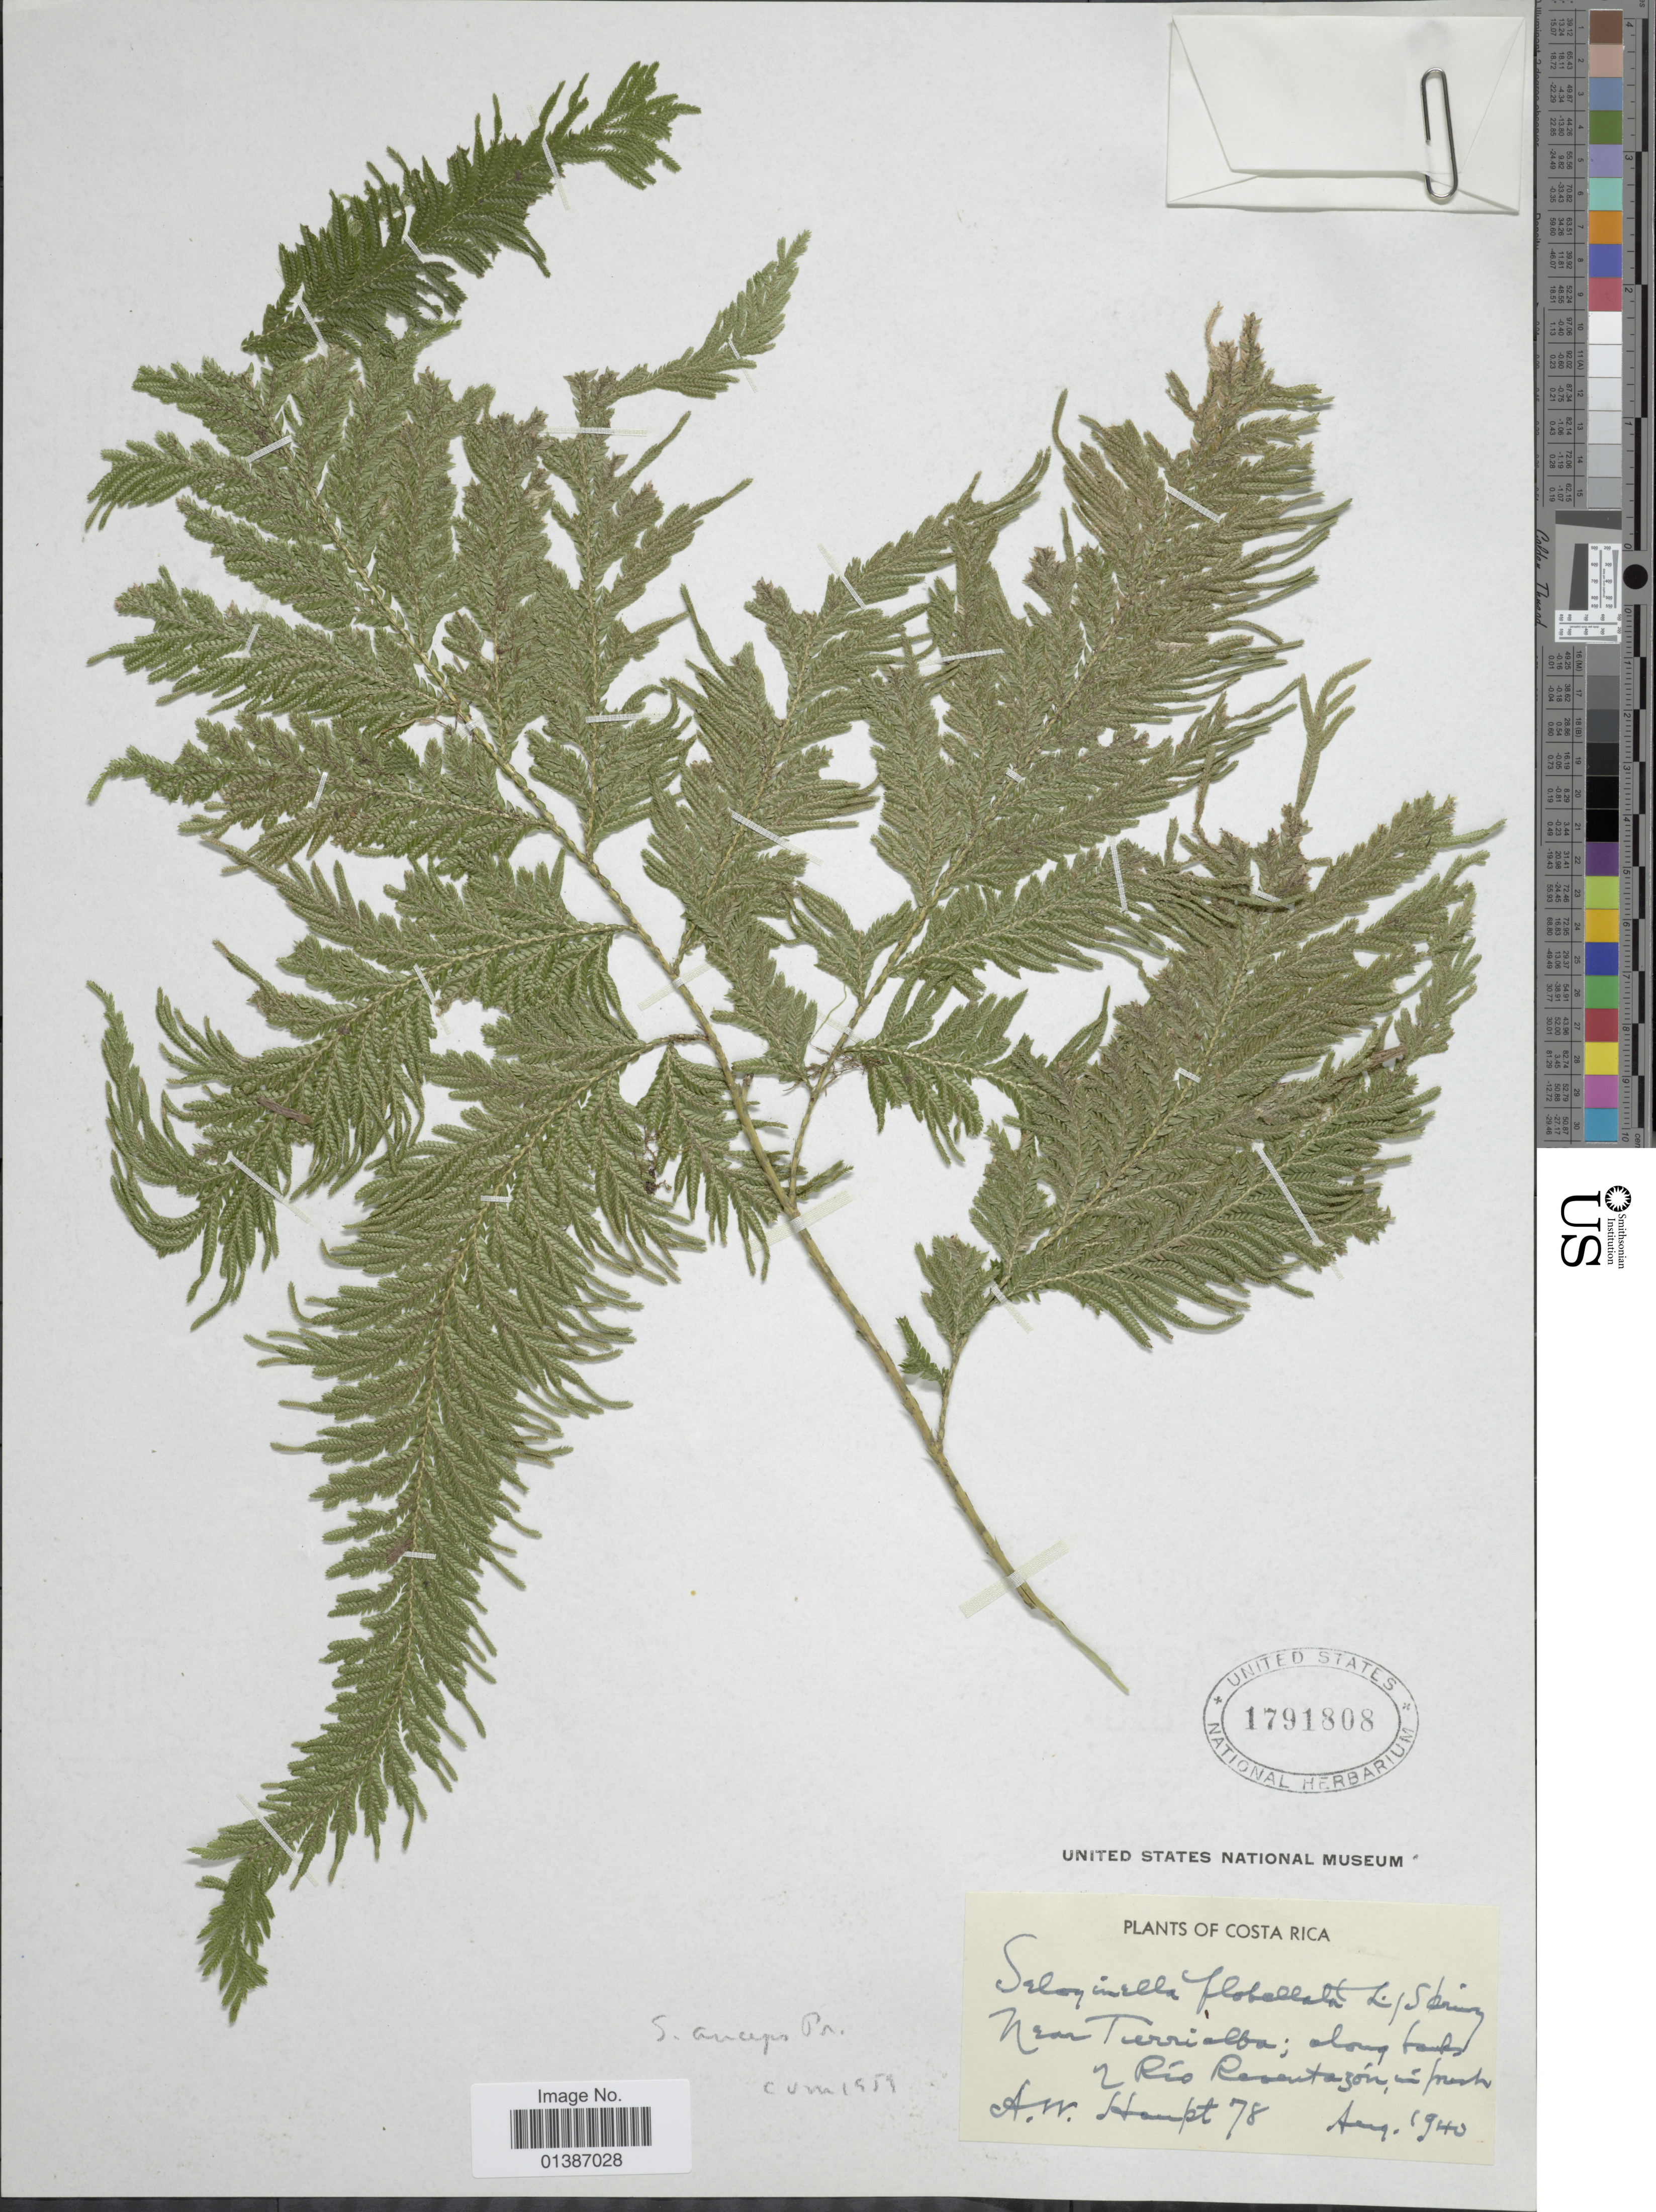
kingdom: Plantae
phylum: Tracheophyta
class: Lycopodiopsida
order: Selaginellales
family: Selaginellaceae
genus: Selaginella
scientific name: Selaginella anceps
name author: (C. Presl)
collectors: A. Haupt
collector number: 78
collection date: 1940-08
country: Costa Rica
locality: Near Turrialba; along banks of Río Reventazón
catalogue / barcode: US 1791808